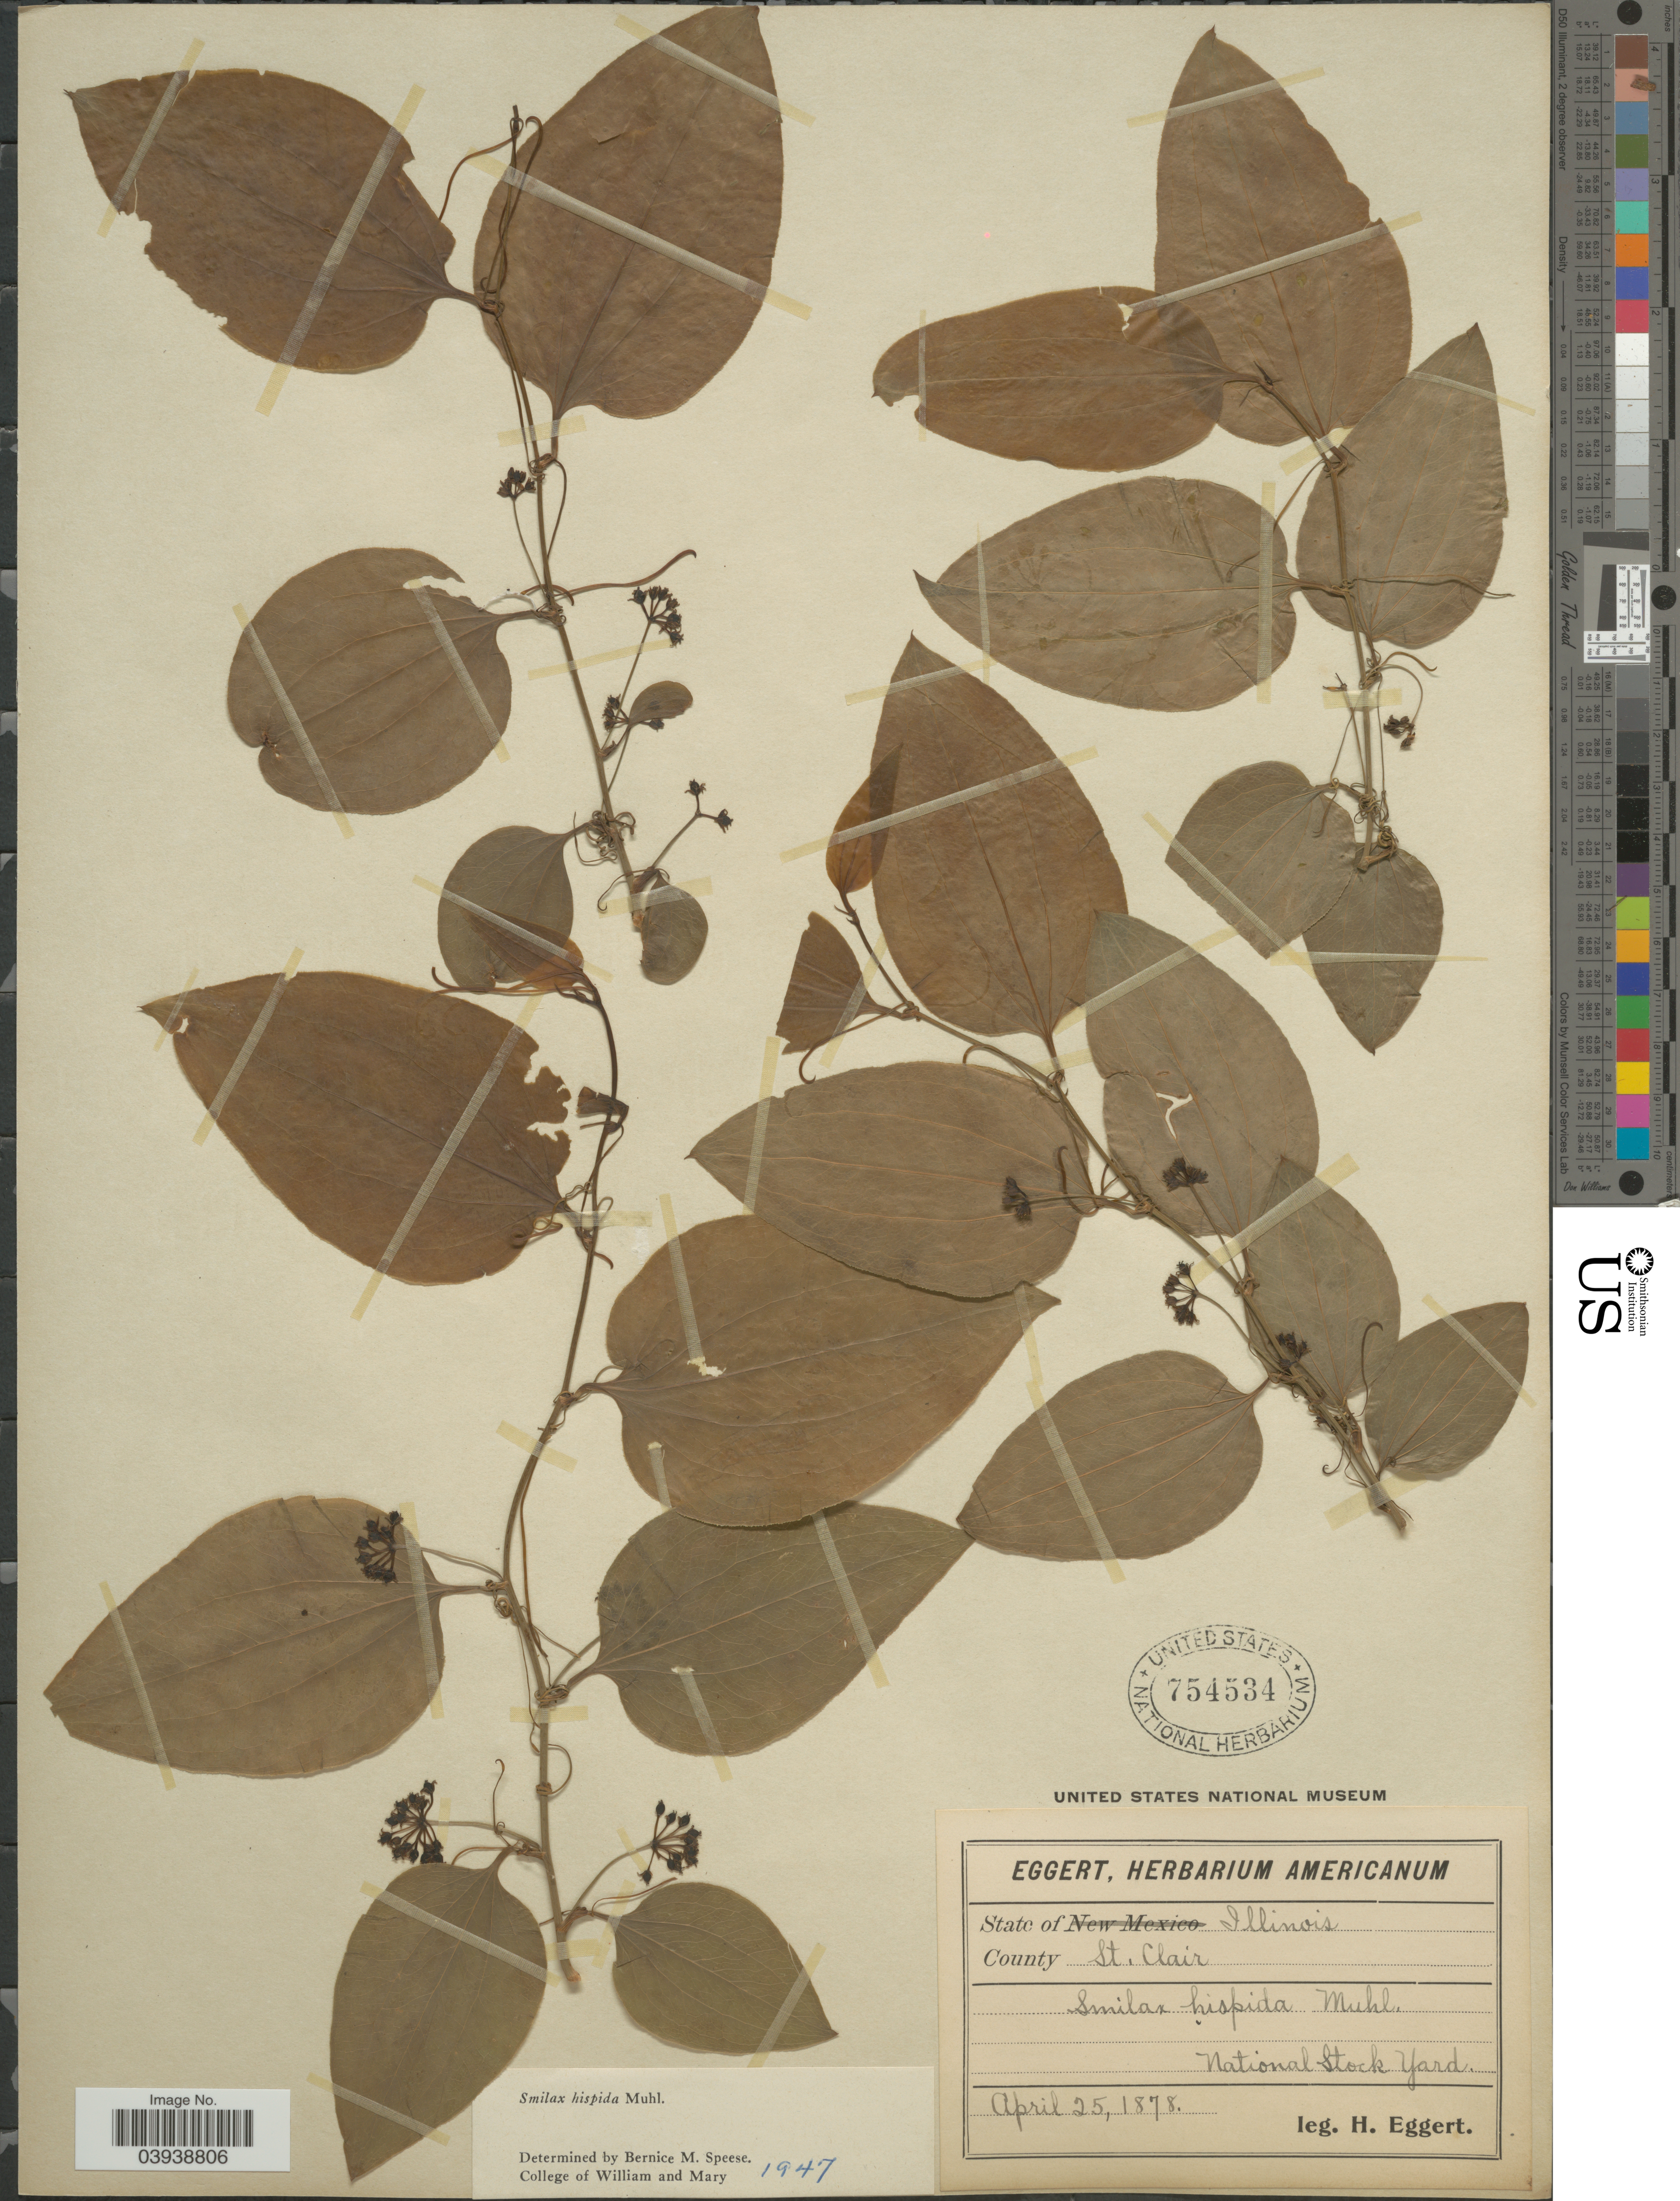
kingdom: Plantae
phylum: Tracheophyta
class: Liliopsida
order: Liliales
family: Smilacaceae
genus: Smilax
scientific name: Smilax hispida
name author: Raf.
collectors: H. Eggert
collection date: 1878-04-25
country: United States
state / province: Illinois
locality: County St. Clair. National Stock Yard.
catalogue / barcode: US 754534